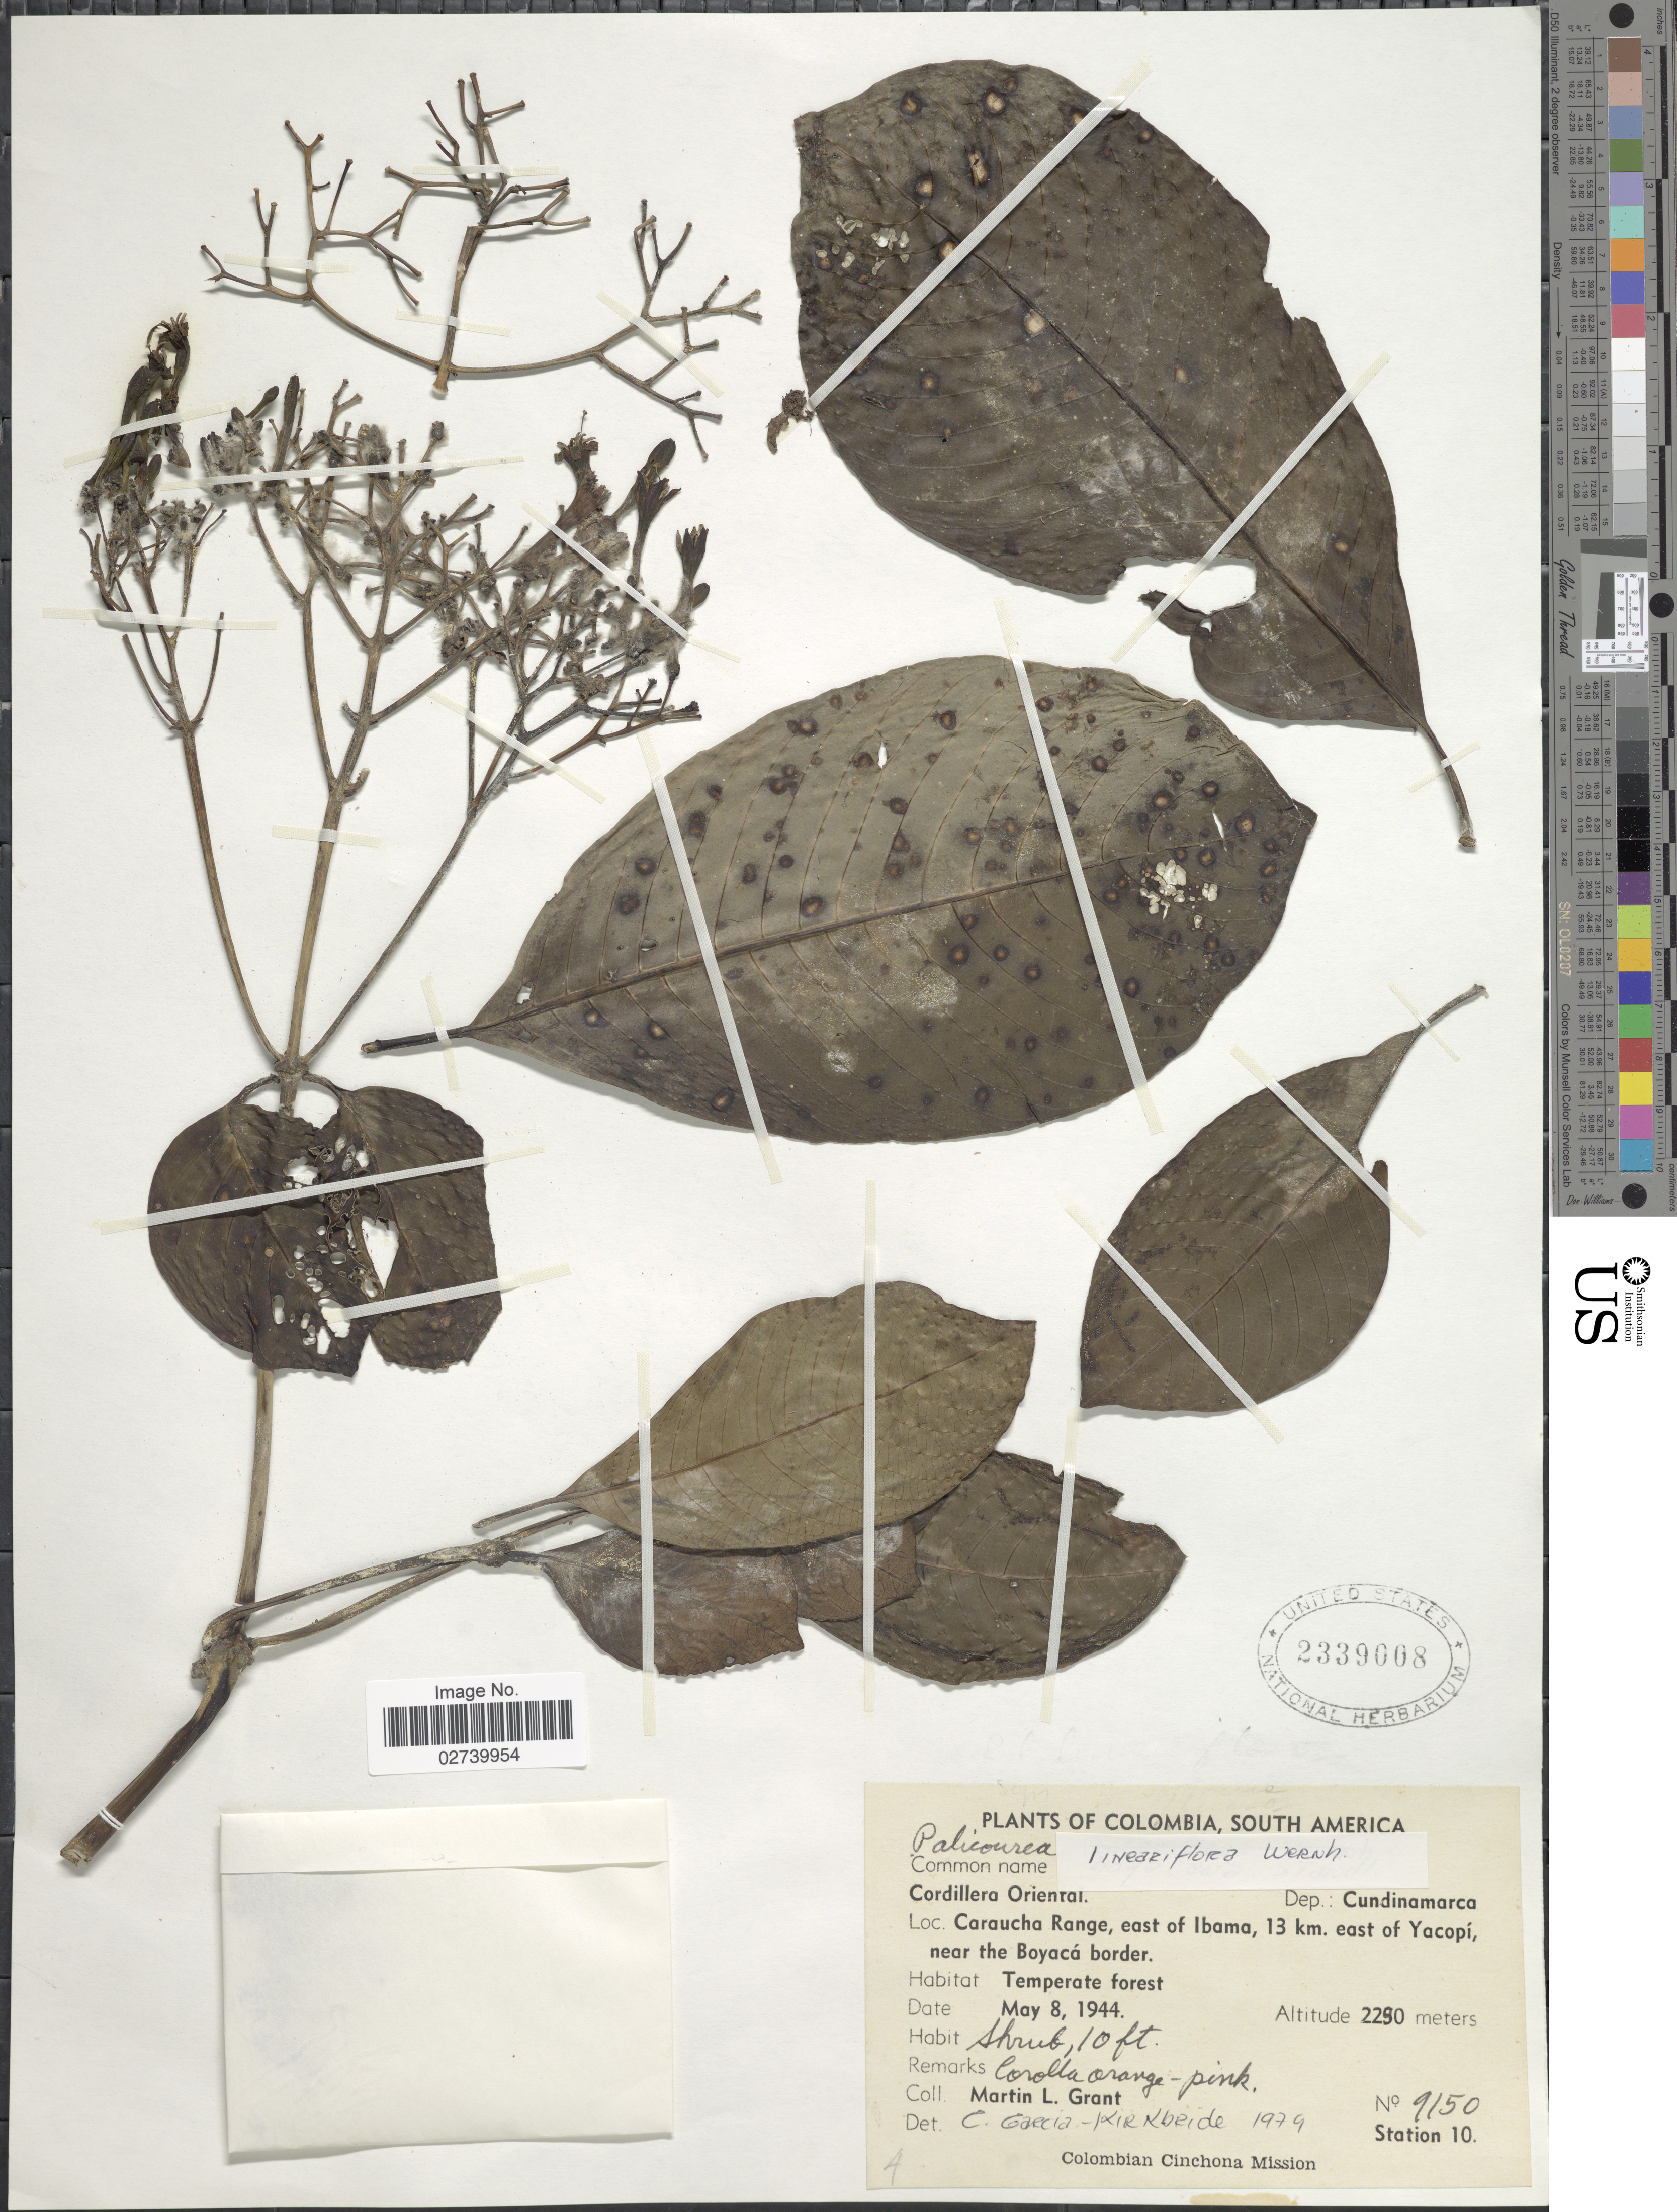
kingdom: Plantae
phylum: Tracheophyta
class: Magnoliopsida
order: Gentianales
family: Rubiaceae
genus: Palicourea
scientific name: Palicourea lineariflora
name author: Wernham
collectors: M. L. Grant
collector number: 9150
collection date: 1944-05-08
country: Colombia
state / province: Cundinamarca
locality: Cordillera Oriental. Caraucha Range, east of Ibama, 13 km. east of Yacopí, near the Boyacá border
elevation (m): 2290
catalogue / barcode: US 2339008